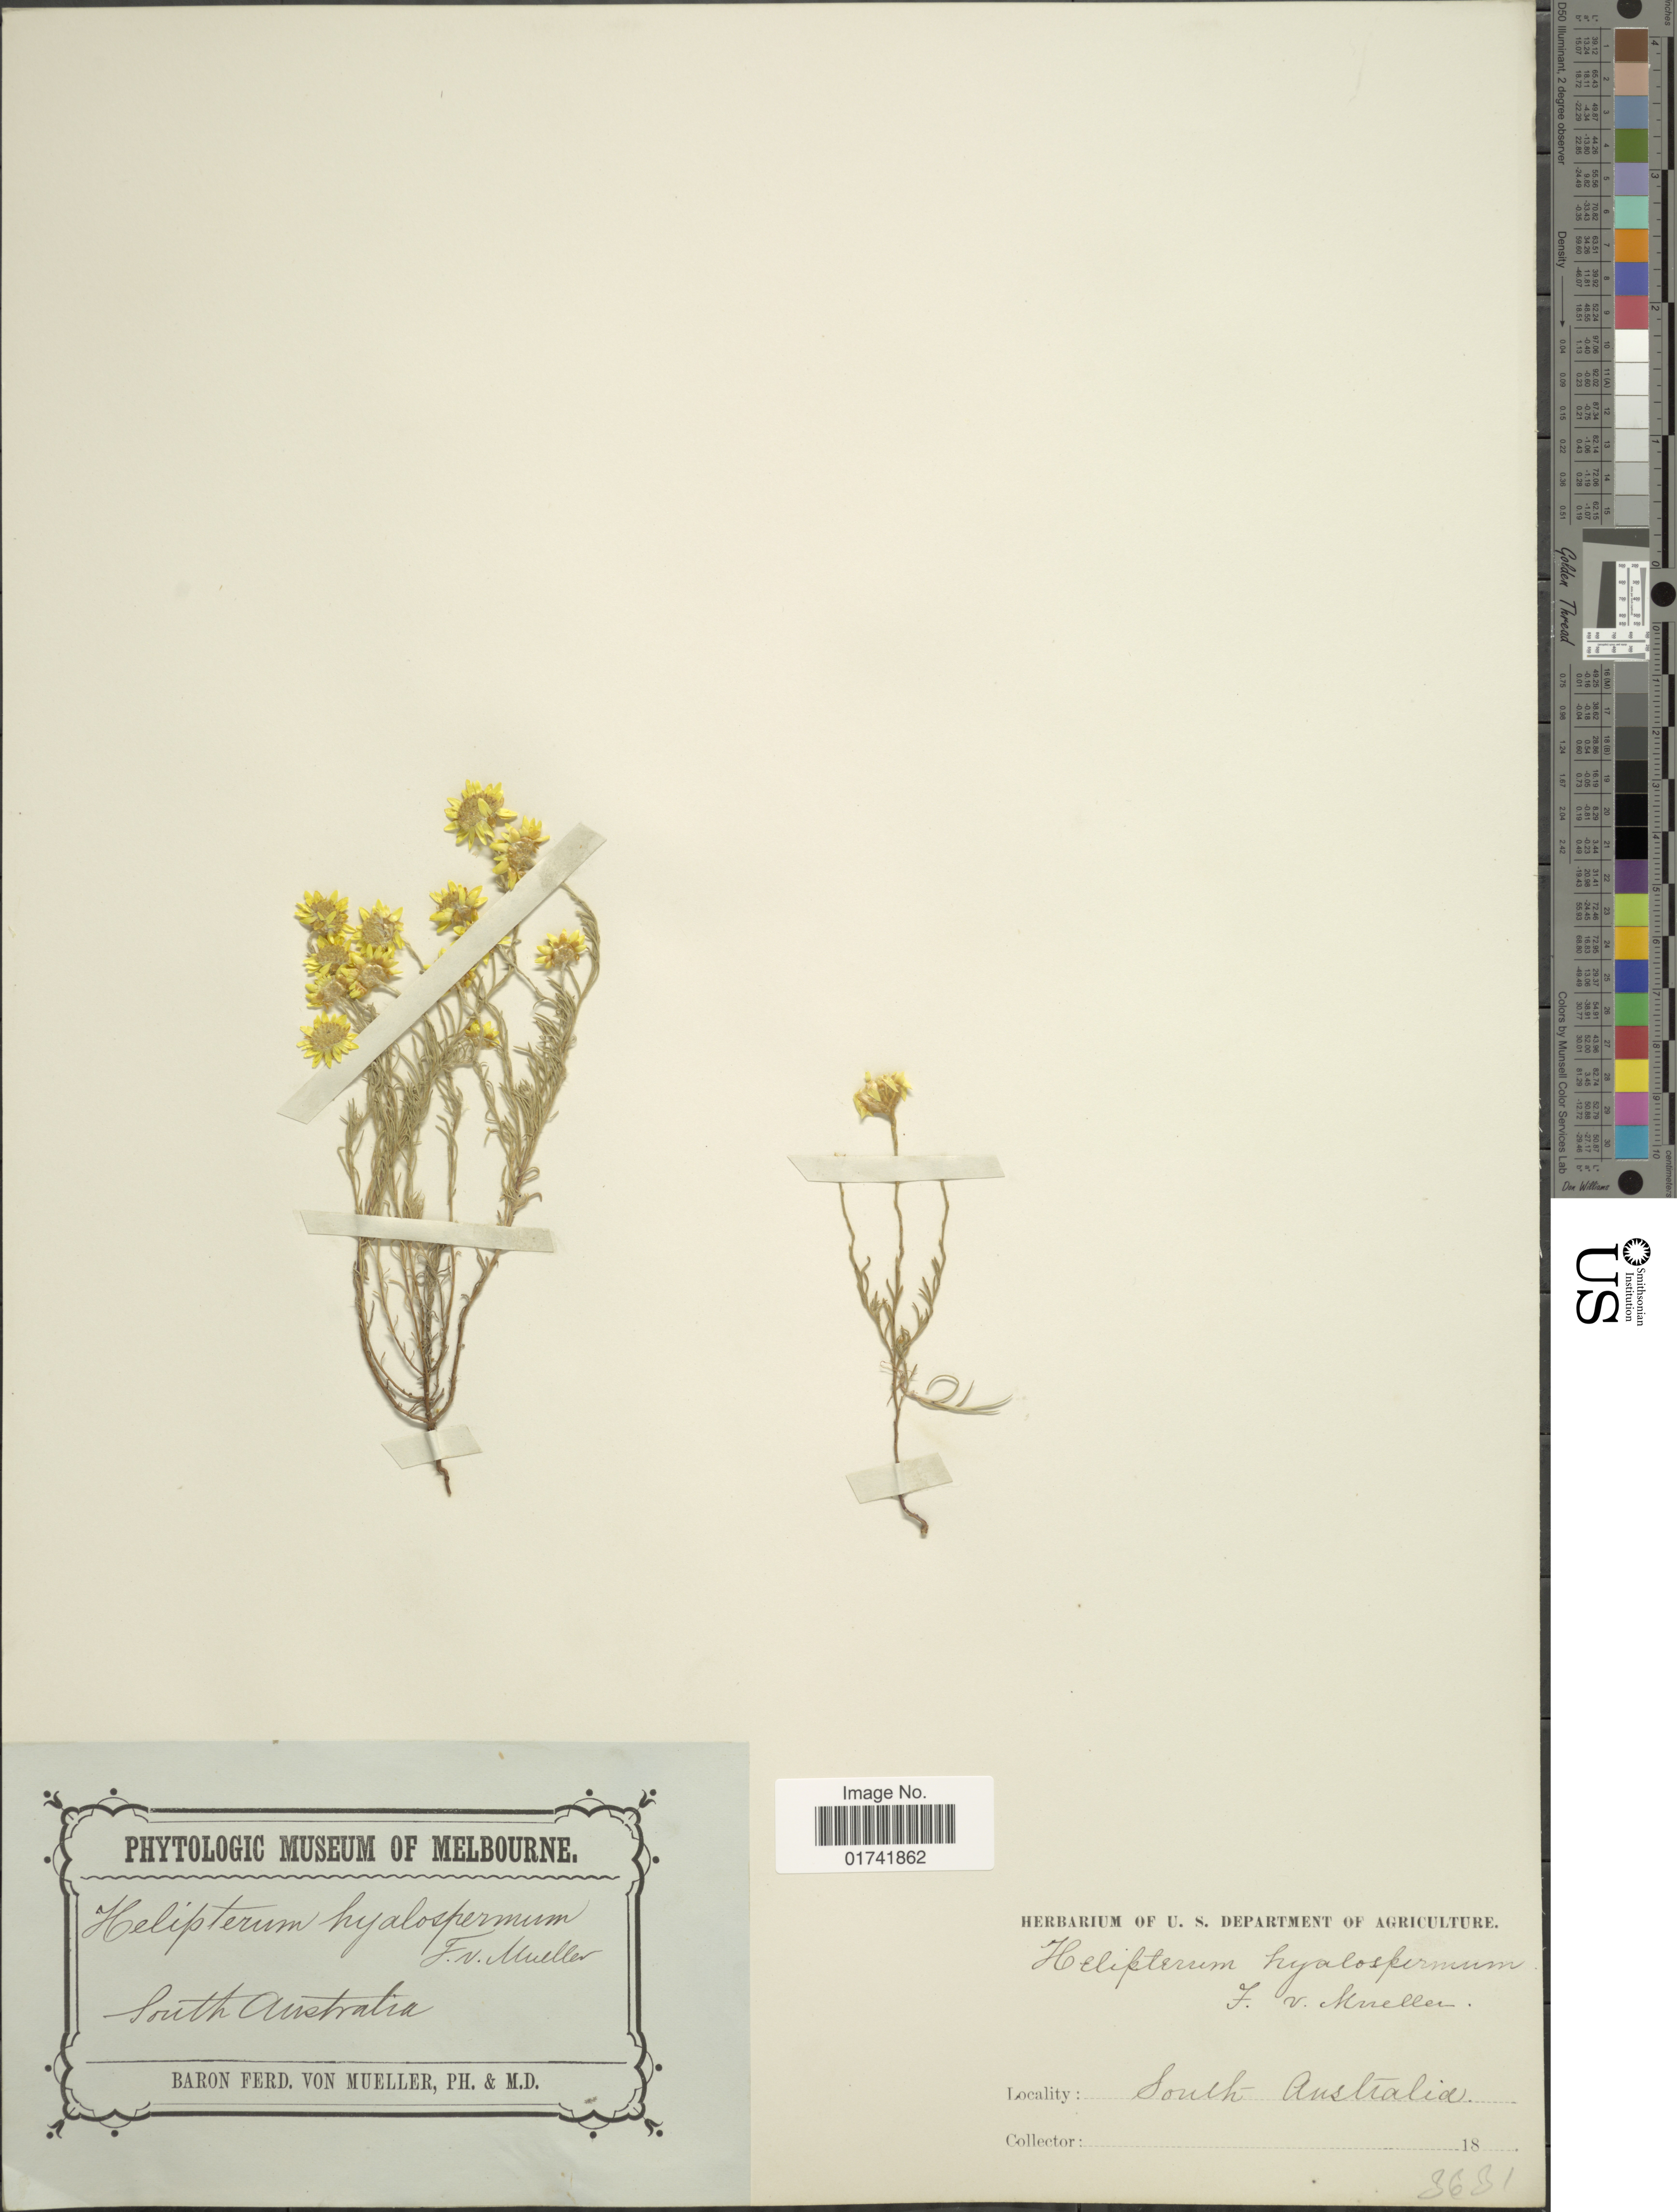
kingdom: Plantae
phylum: Tracheophyta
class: Magnoliopsida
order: Asterales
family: Asteraceae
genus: Hyalosperma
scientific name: Hyalosperma glutinosum subsp. glutinosum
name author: Steetz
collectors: F. von Mueller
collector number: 3631?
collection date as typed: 18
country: Australia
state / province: South Australia